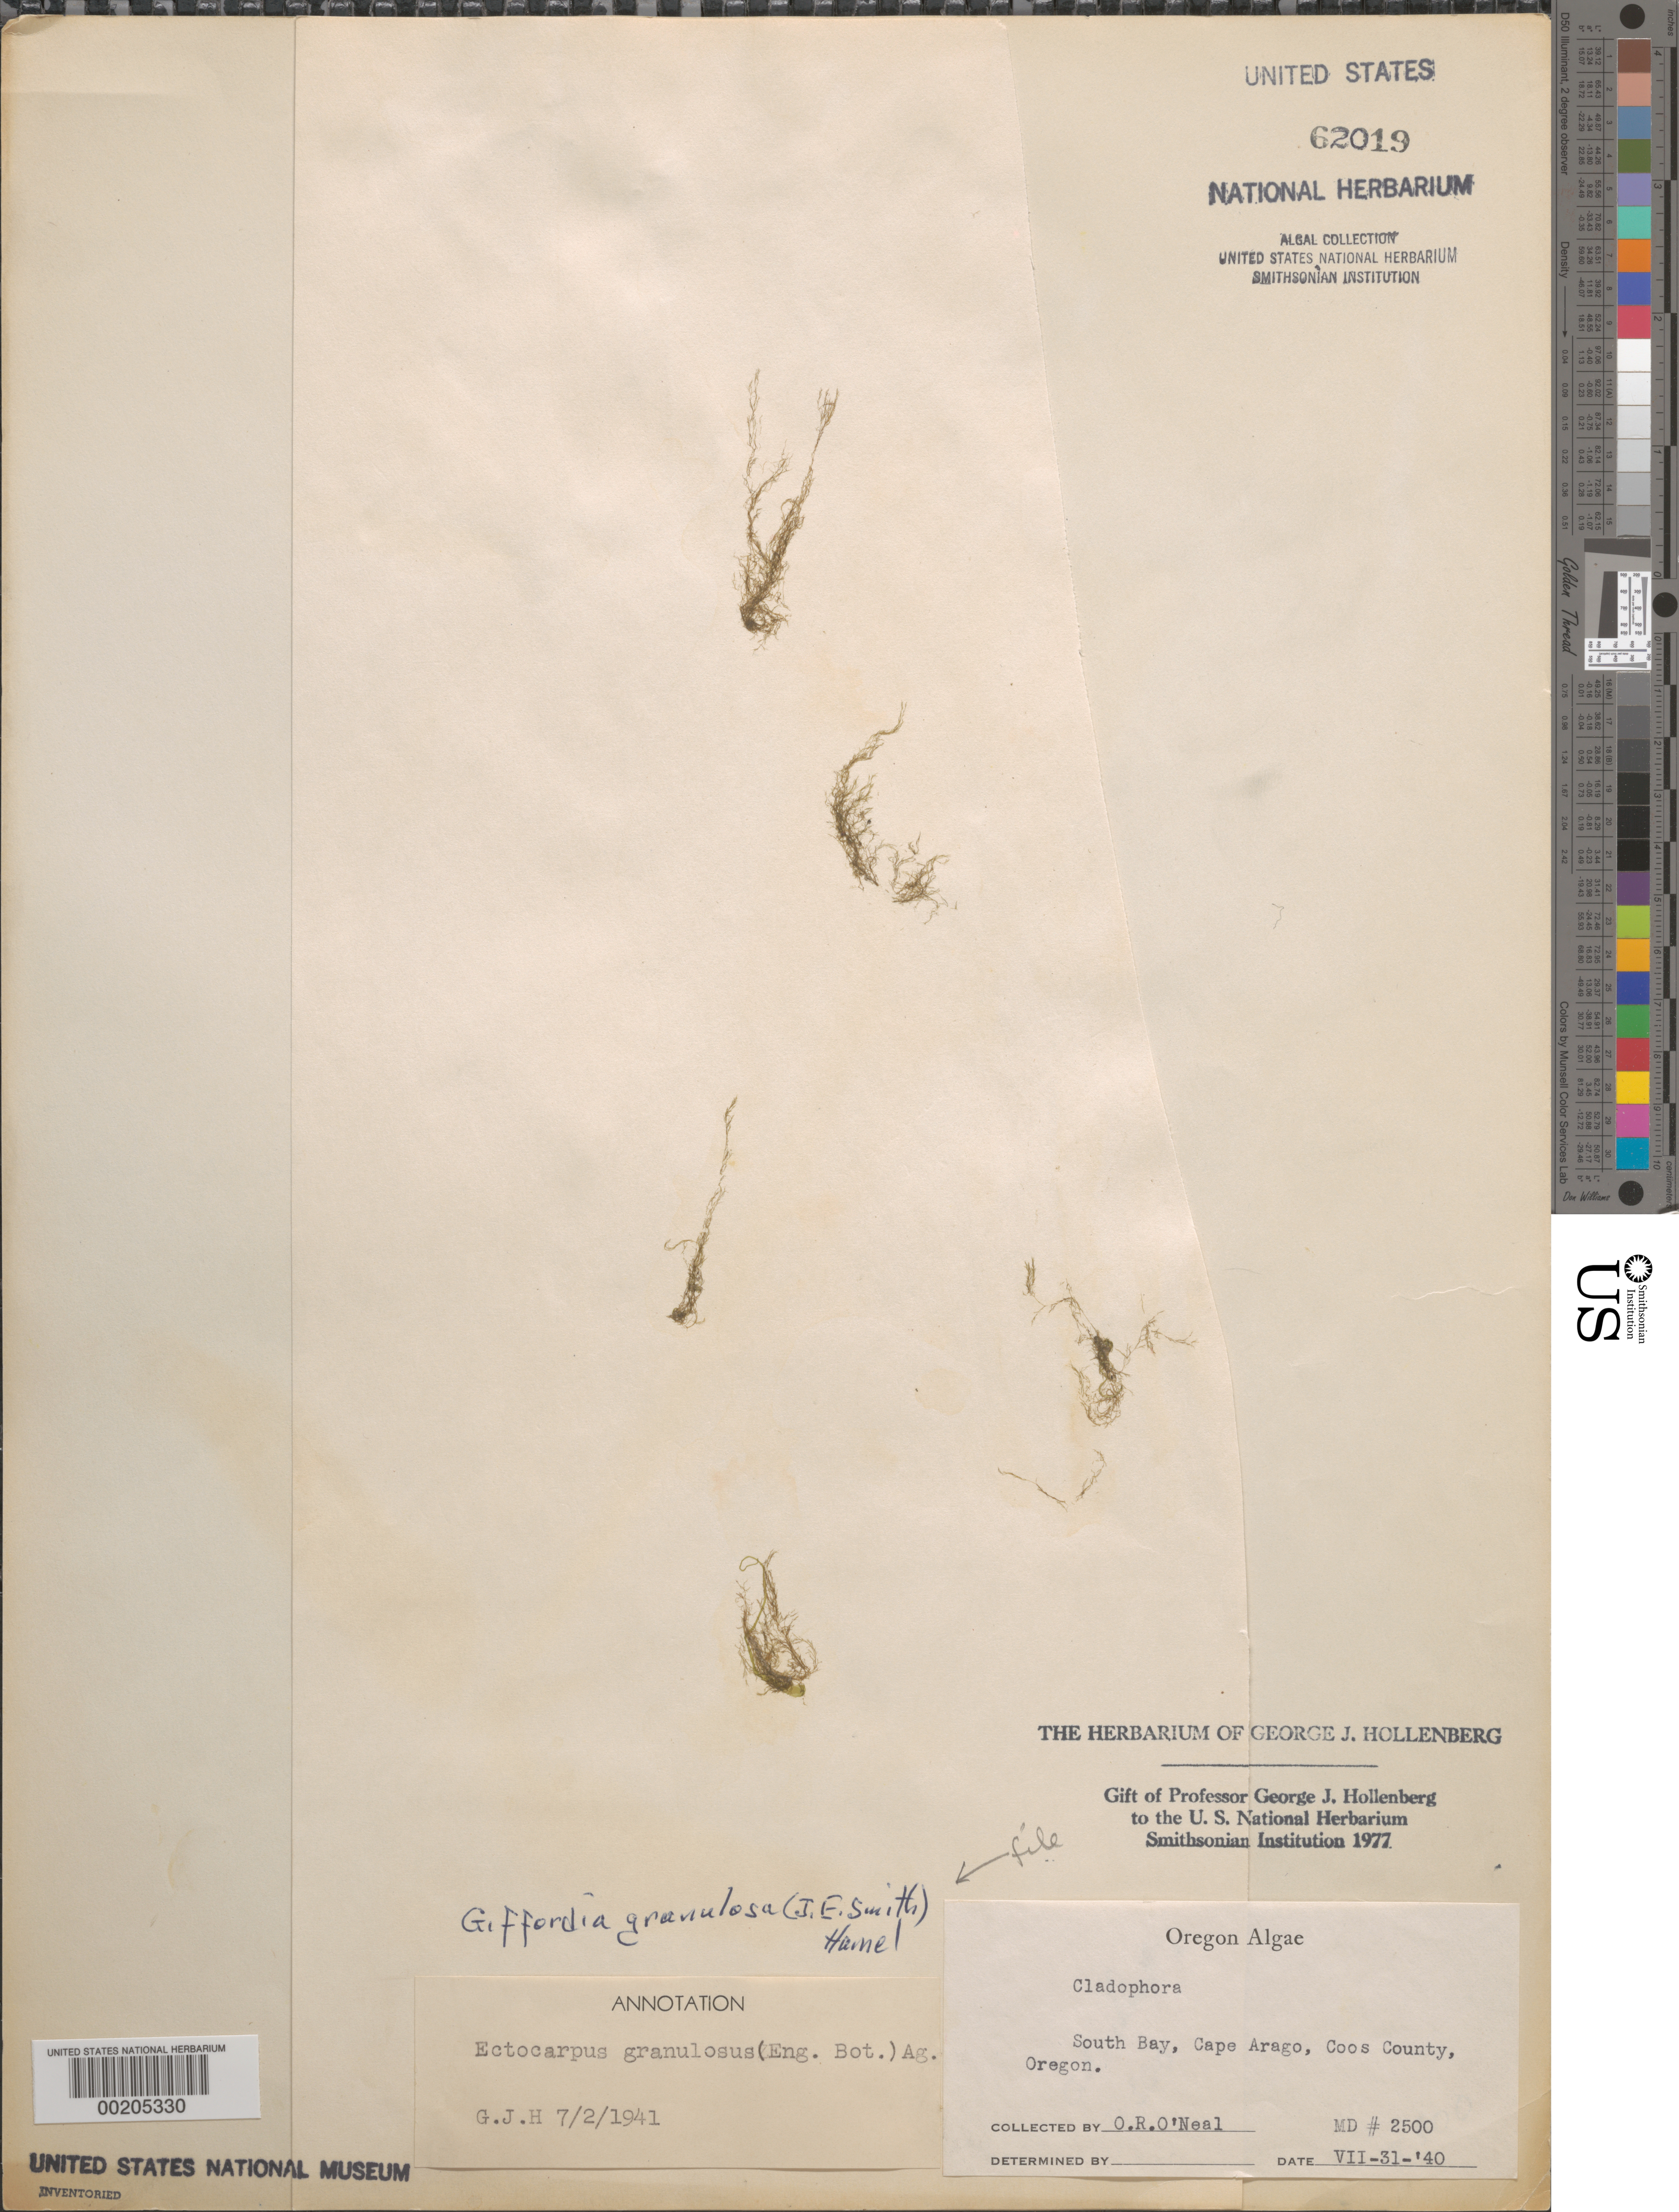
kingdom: Chromista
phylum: Ochrophyta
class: Phaeophyceae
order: Ectocarpales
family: Acinetosporaceae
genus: Hincksia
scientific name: Hincksia granulosa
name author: (Sm.) P.C. Silva in P.C. Silva et al.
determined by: Algae name updating Project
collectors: O. O'Neal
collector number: MSD 2500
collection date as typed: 31 Jul 1940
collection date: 1940-07-31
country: United States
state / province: Oregon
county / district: Coos County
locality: South Bay, Cape Arago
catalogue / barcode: US 62019